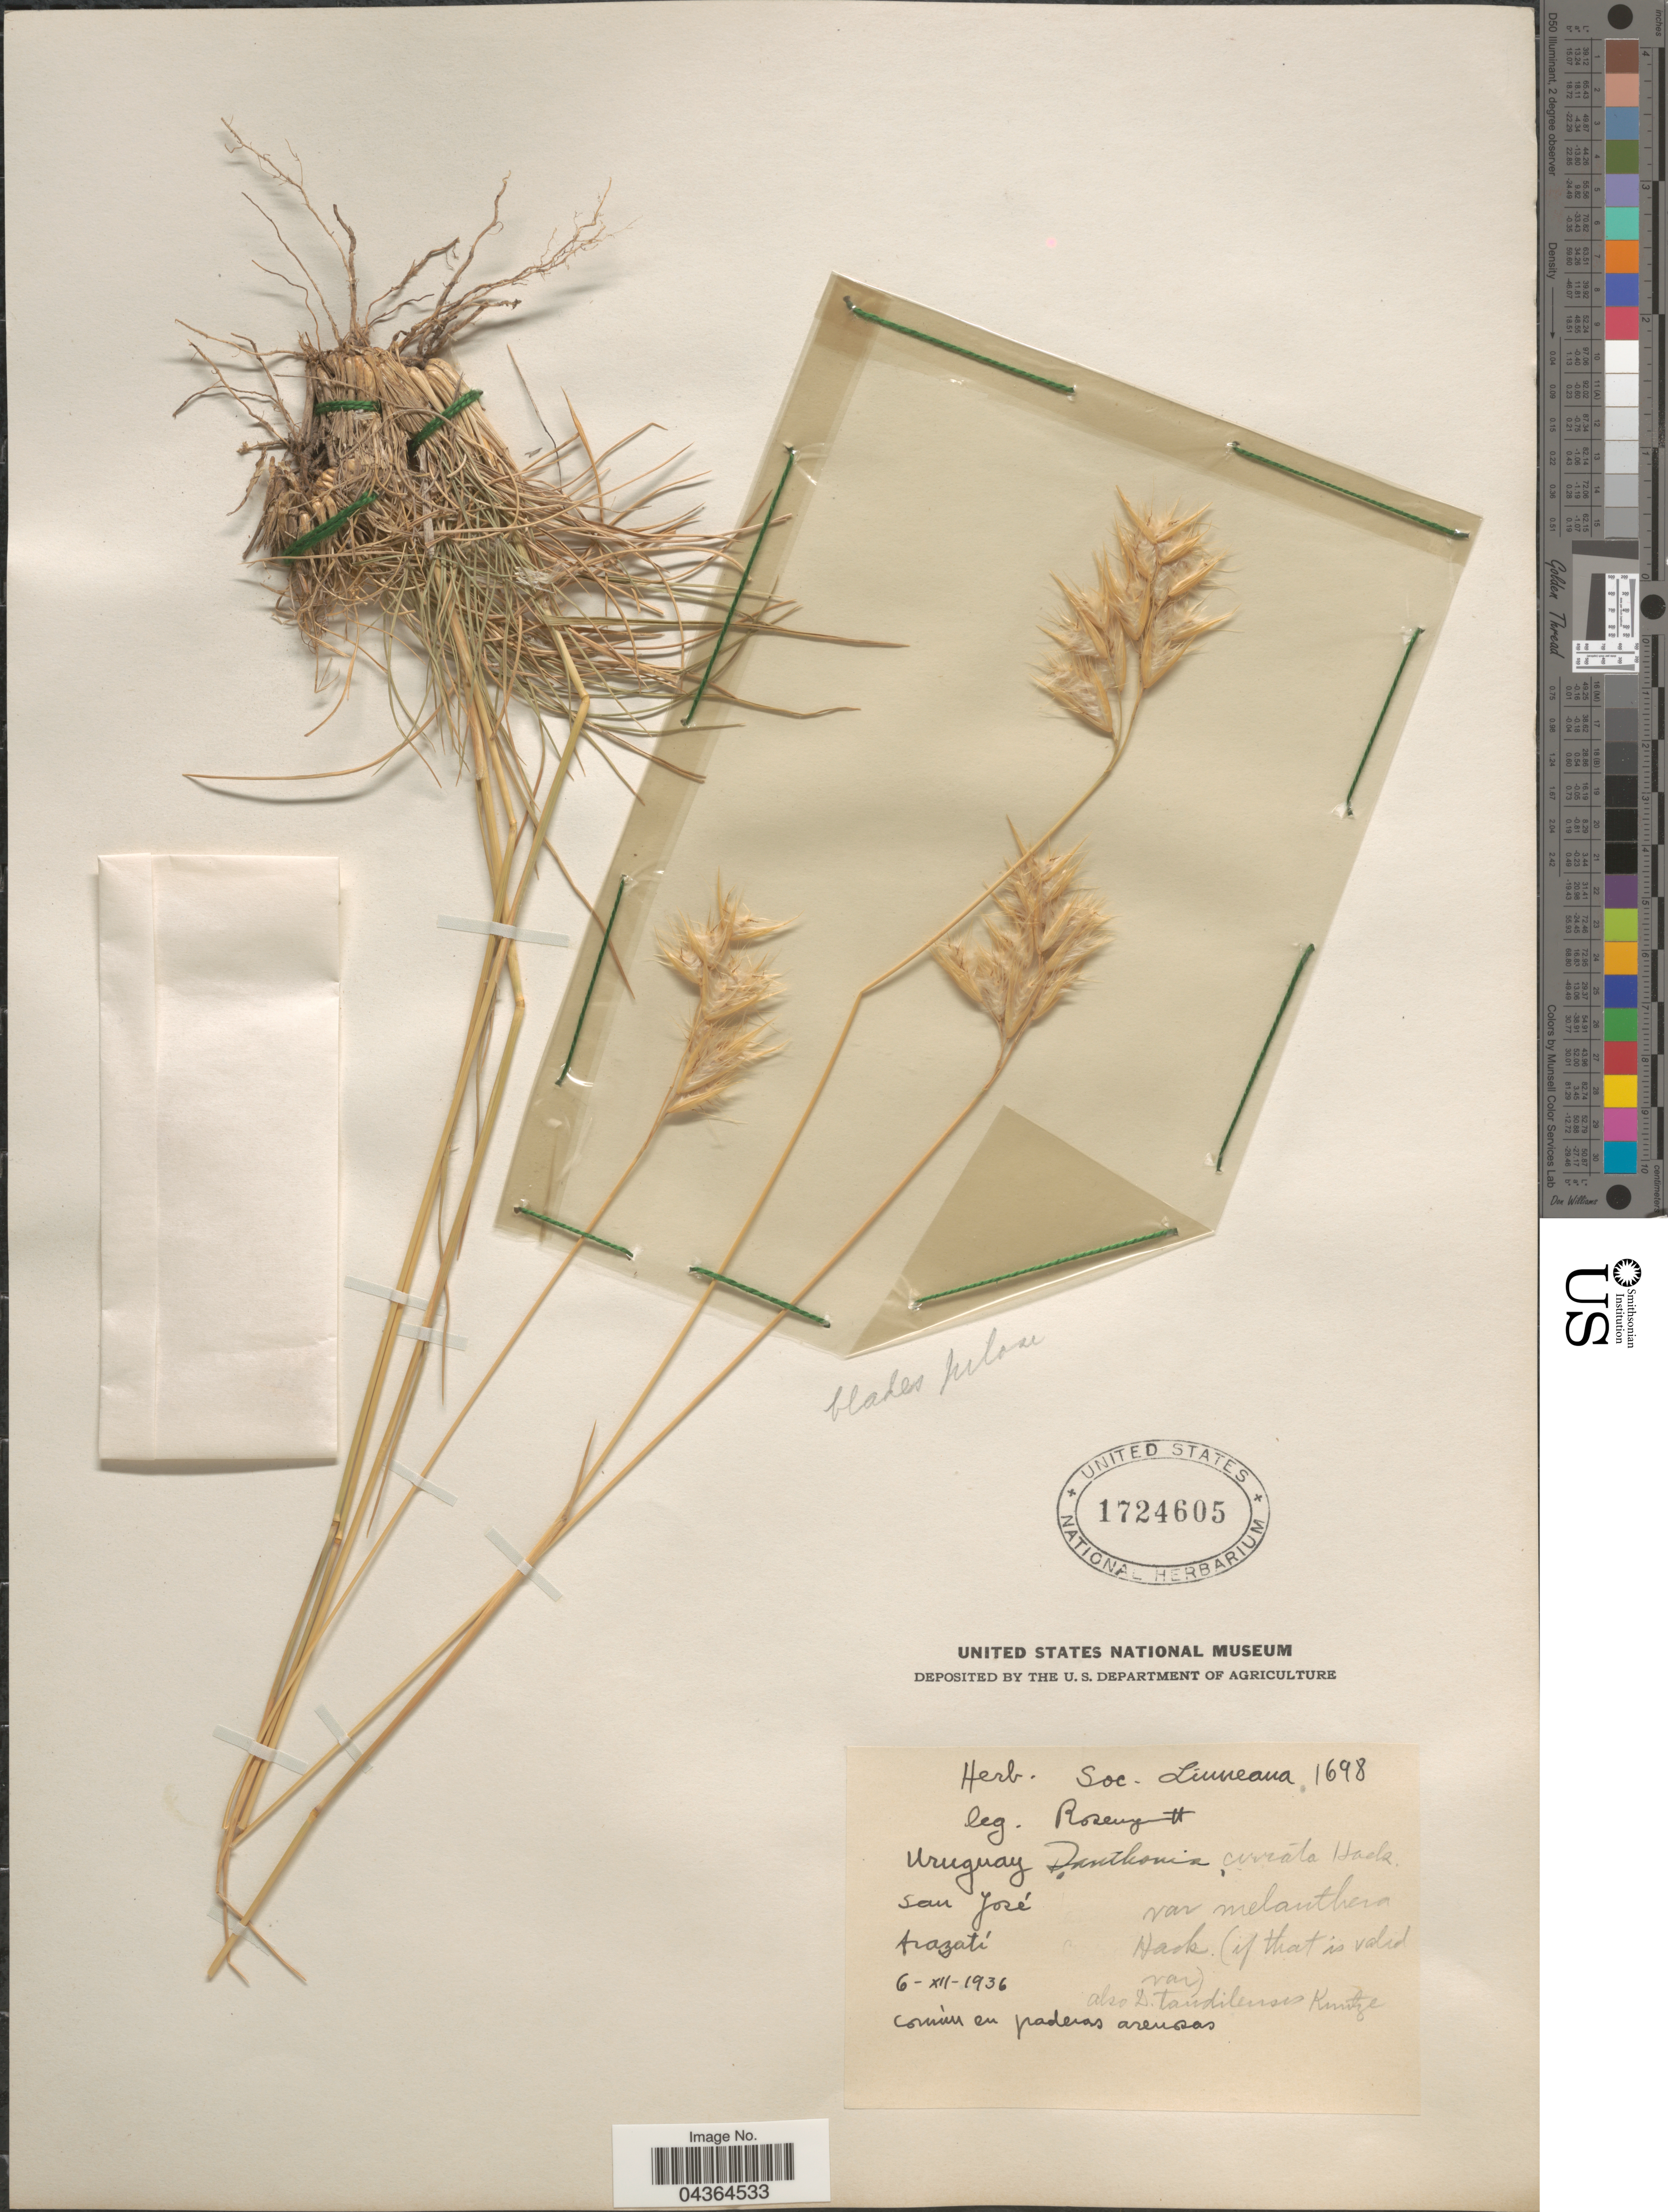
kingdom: Plantae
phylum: Tracheophyta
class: Liliopsida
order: Poales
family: Poaceae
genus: Danthonia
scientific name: Danthonia cirrata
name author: Hack. & Arechav.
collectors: Rosengurtt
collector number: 1698?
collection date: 1936-12-06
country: Uruguay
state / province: San Jose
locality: San José. Arazatí.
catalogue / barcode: US 1724605